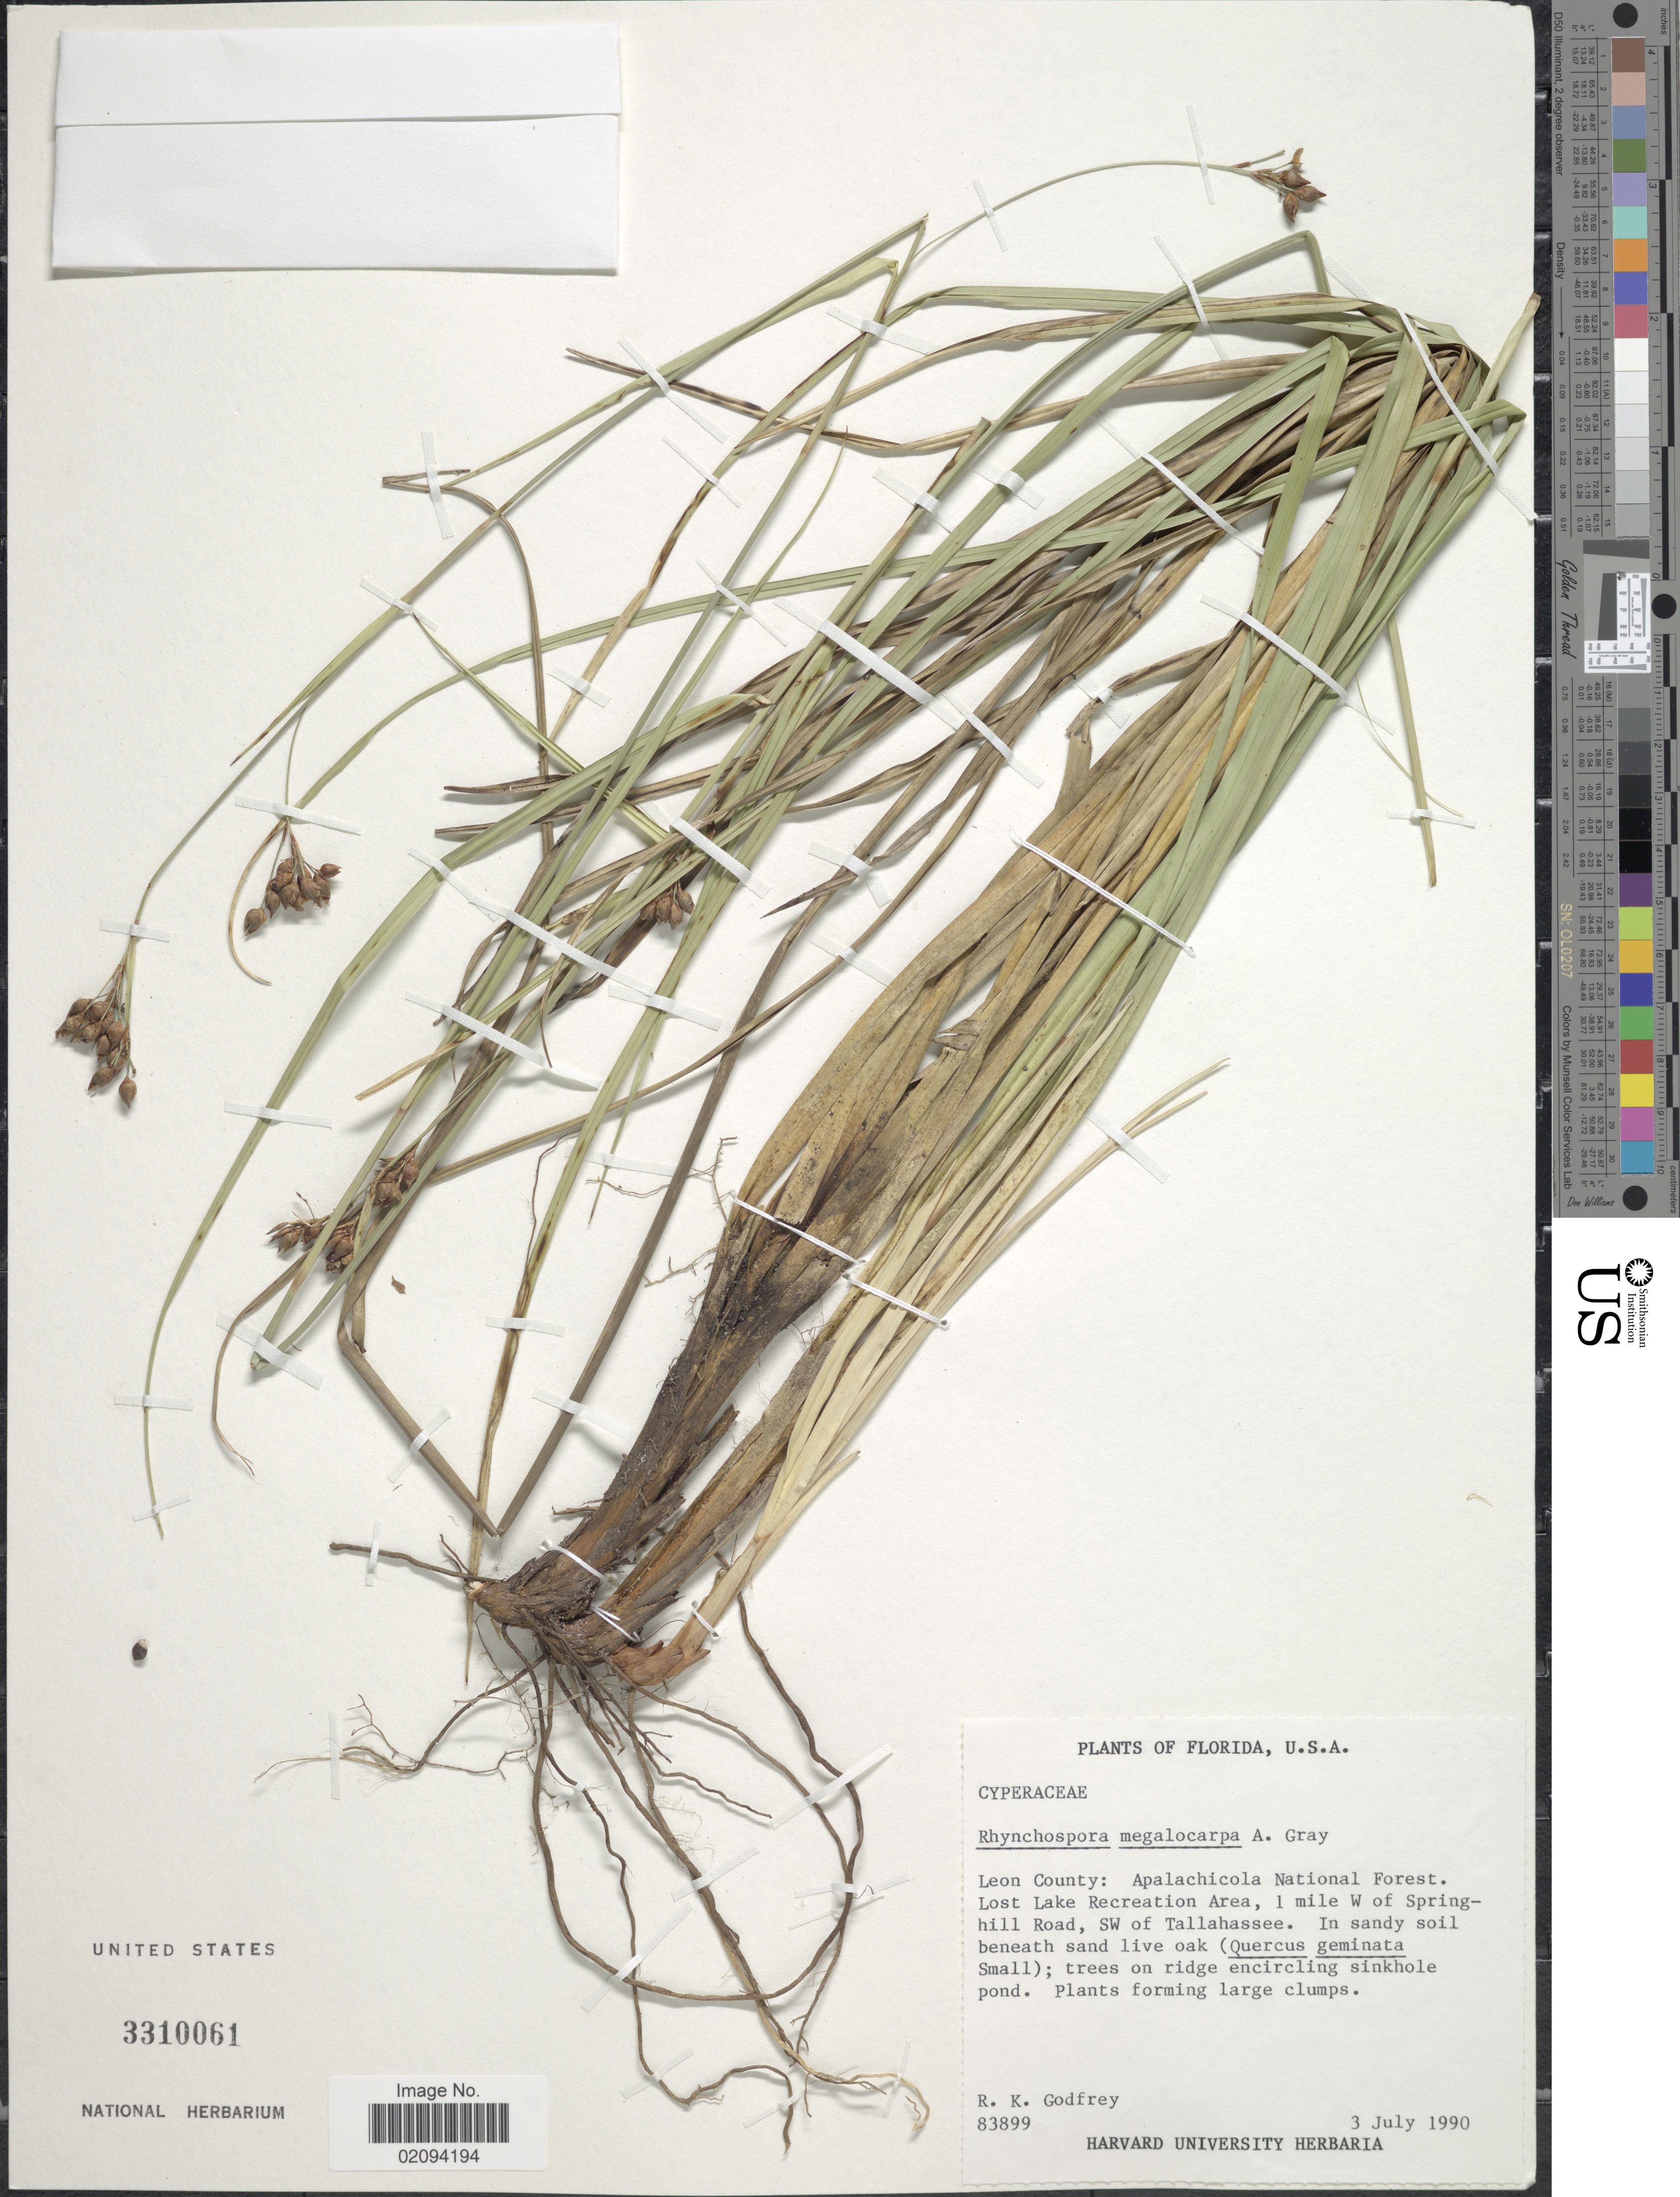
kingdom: Plantae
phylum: Tracheophyta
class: Liliopsida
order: Poales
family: Cyperaceae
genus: Rhynchospora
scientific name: Rhynchospora megalocarpa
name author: A. Gray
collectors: R. K. Godfrey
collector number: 83899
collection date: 1990-07-03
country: United States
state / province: Florida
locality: Leon County: Apalachicola National Forest. Lost Lake Recreation Area, 1 mile W of Springhill Road, SW of Tallahassee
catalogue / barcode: US 3310061